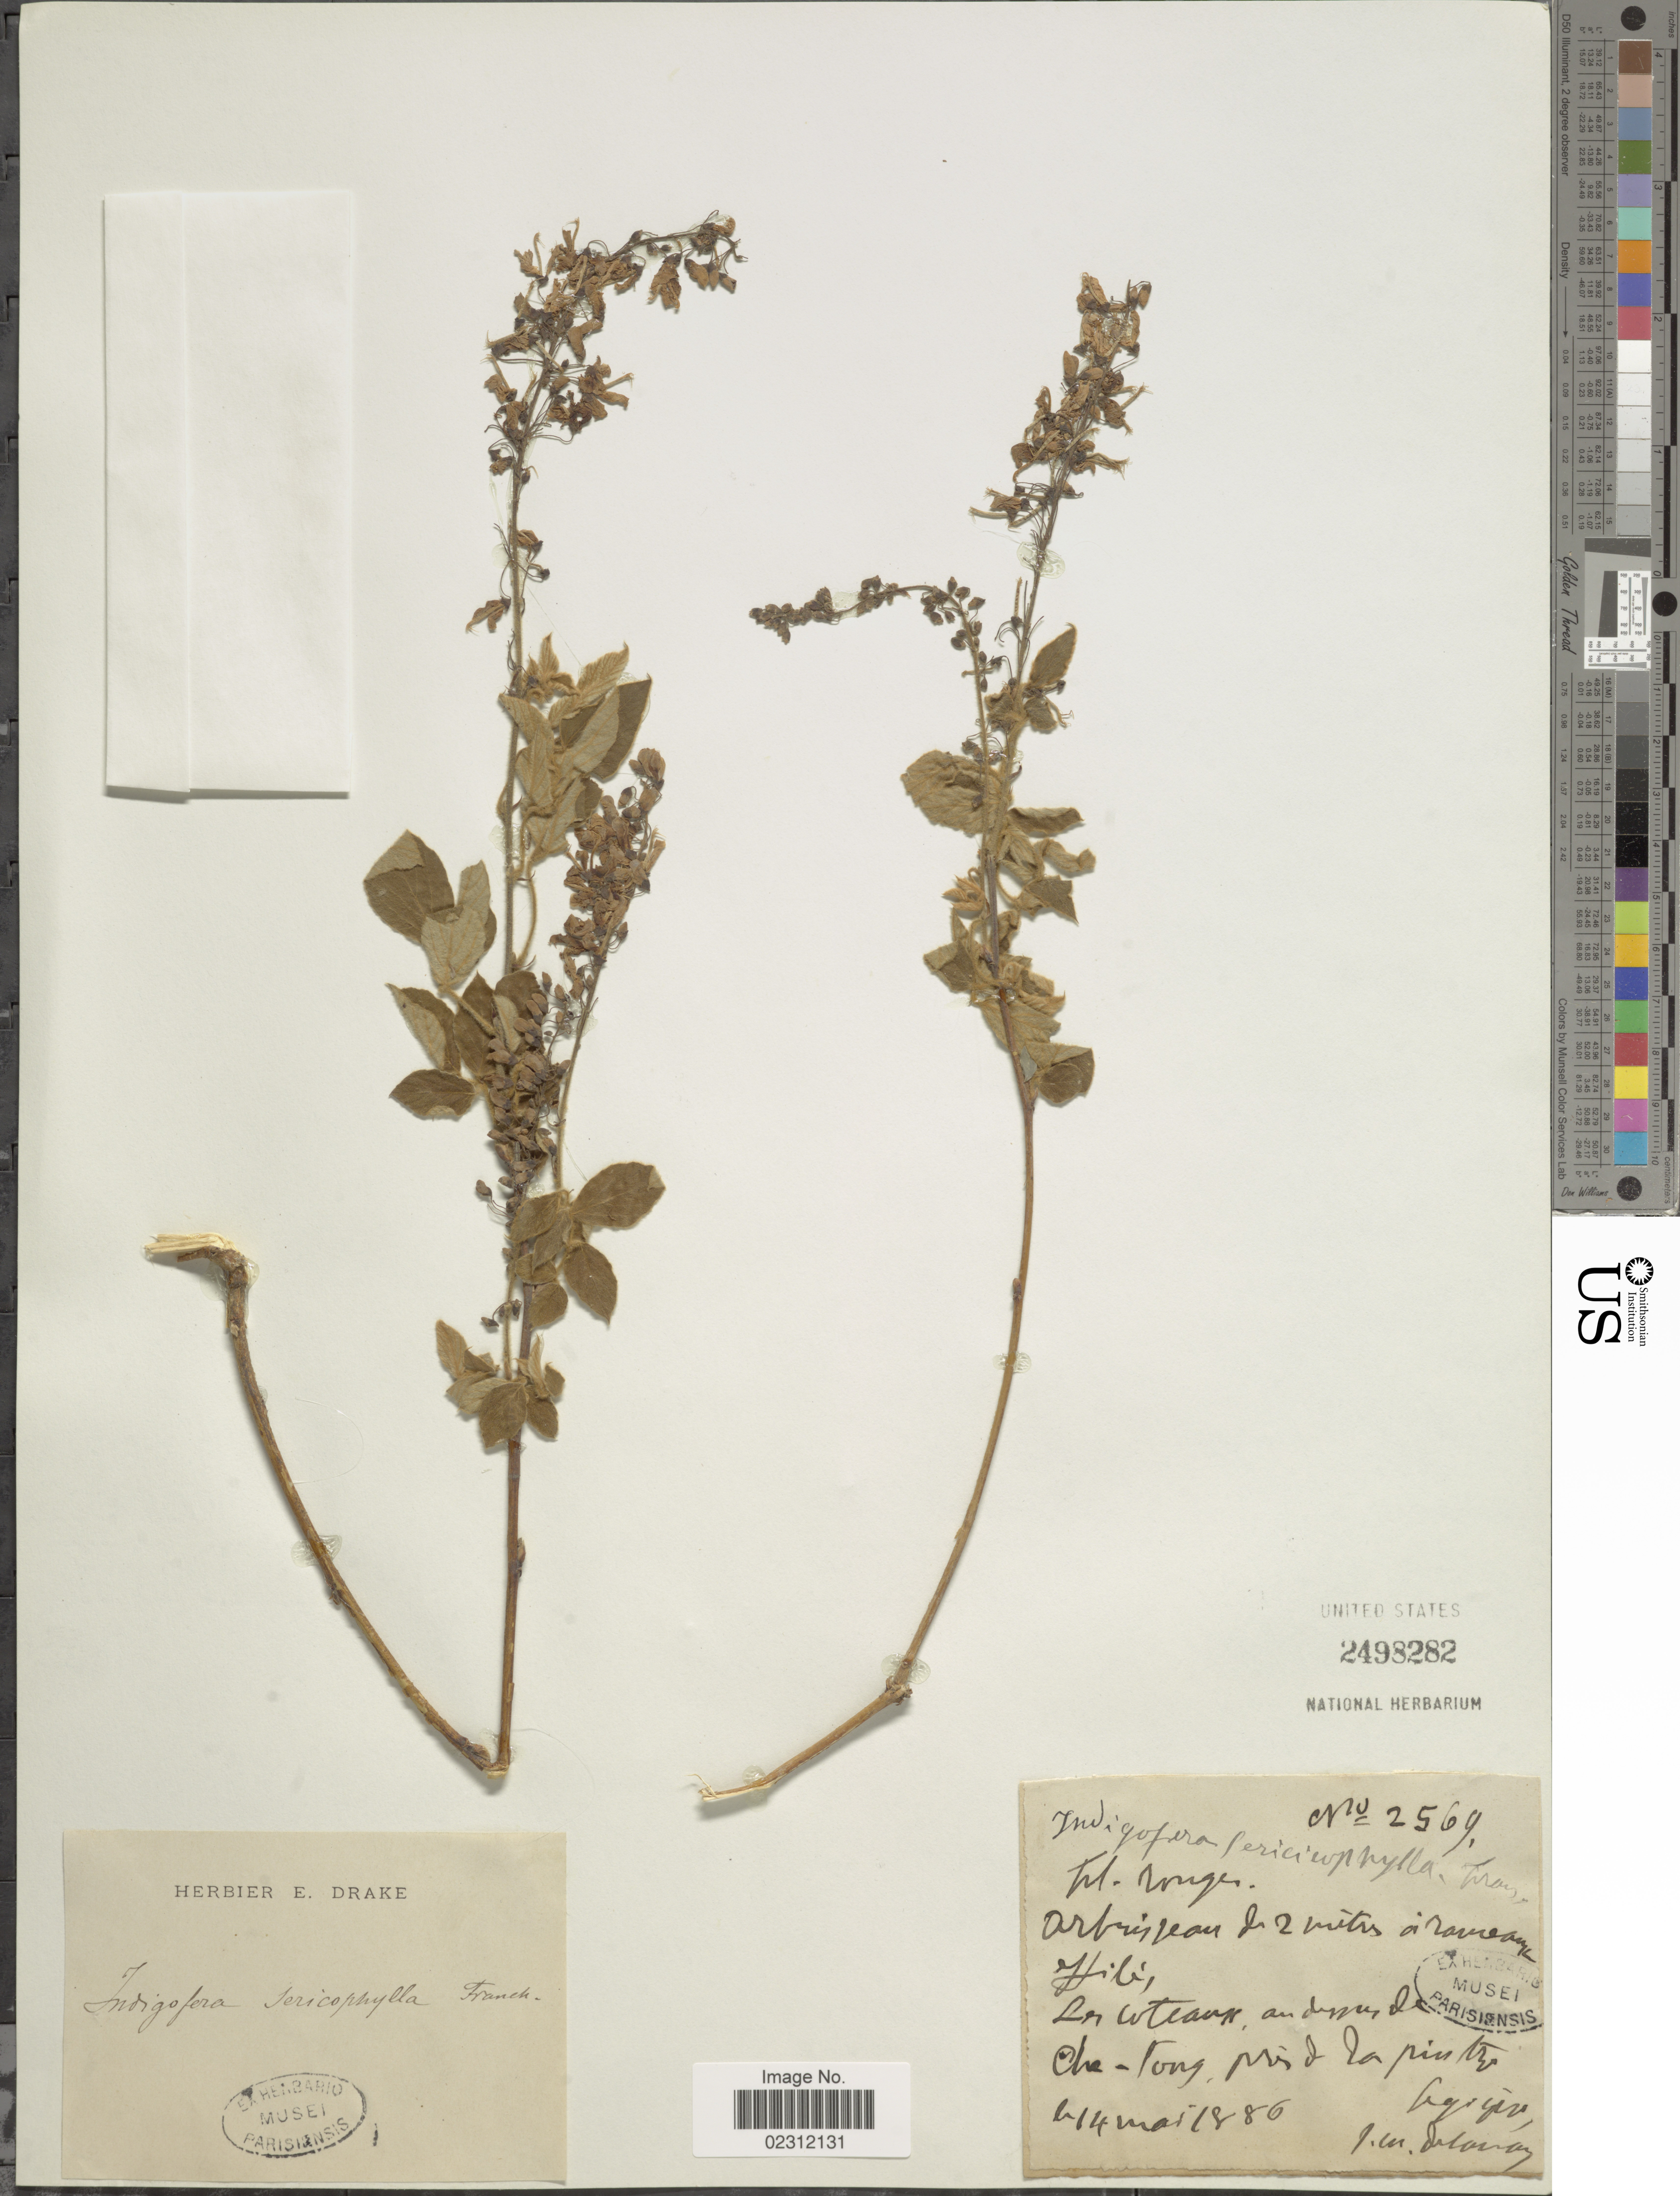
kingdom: Plantae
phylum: Tracheophyta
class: Magnoliopsida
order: Fabales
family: Fabaceae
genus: Indigofera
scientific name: Indigofera sericophylla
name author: Franch.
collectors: J. Delavay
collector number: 2569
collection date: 1886-05-14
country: China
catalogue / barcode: US 2498282